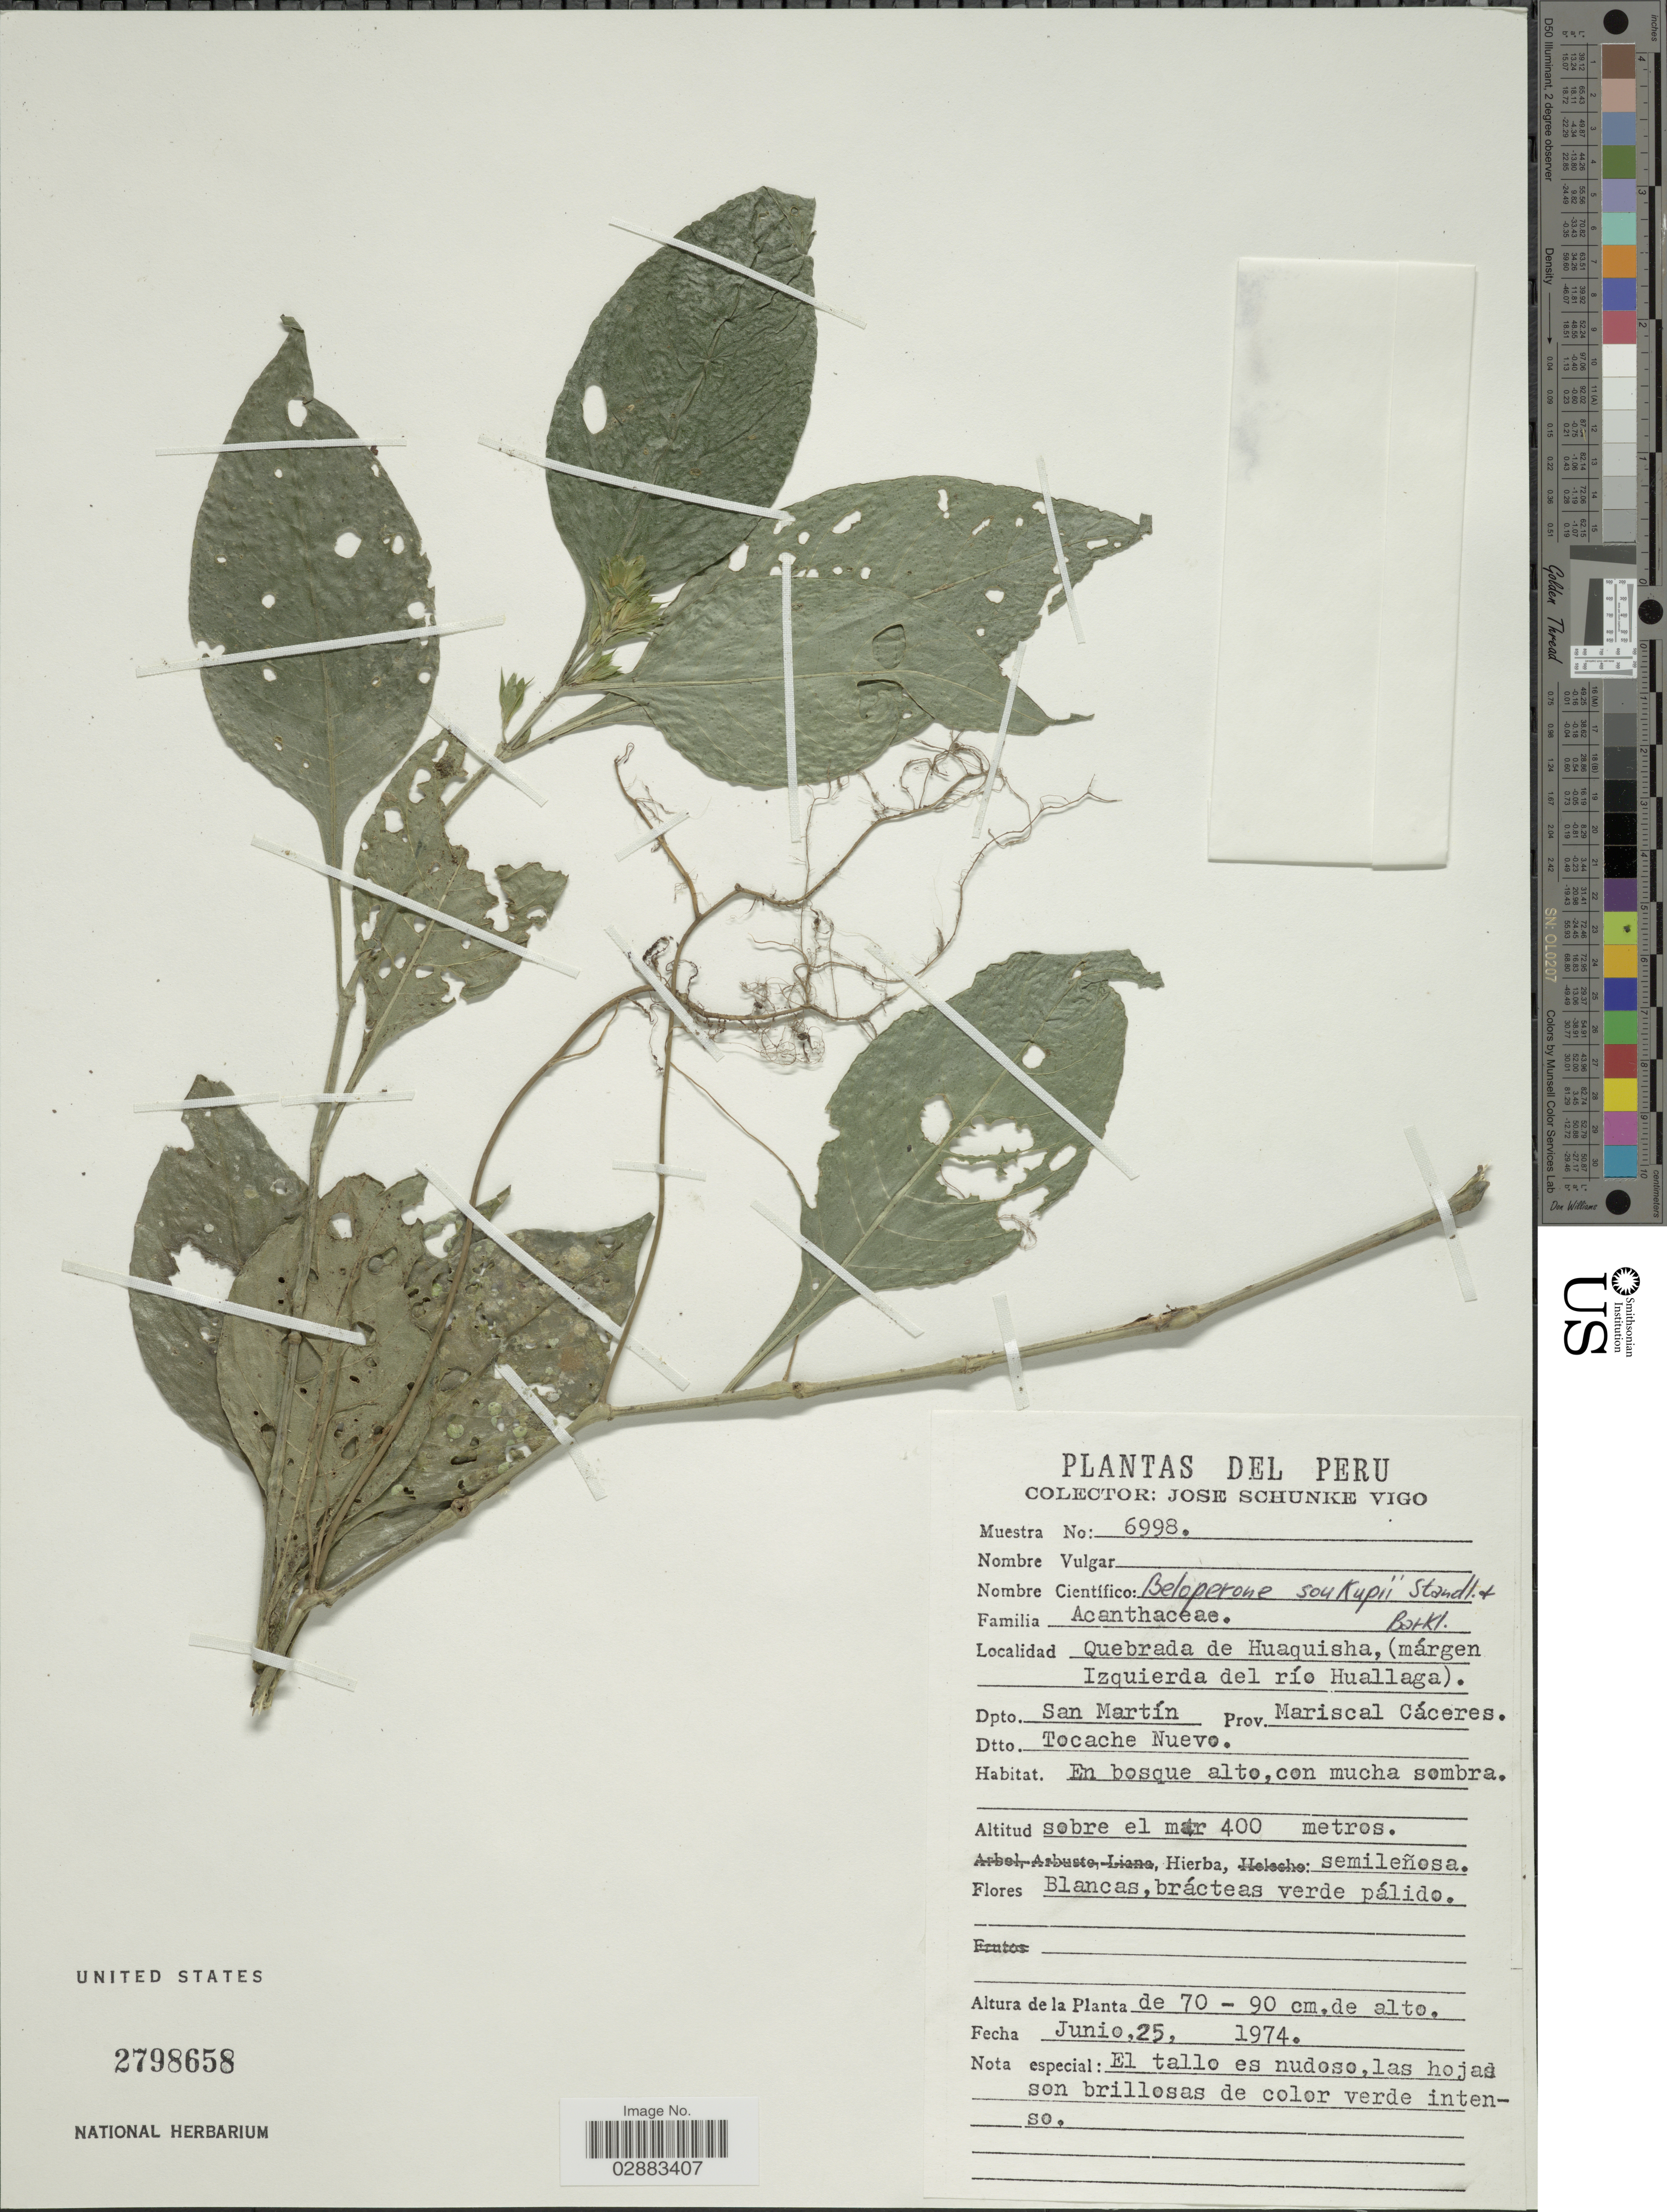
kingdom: Plantae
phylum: Tracheophyta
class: Magnoliopsida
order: Lamiales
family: Acanthaceae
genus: Justicia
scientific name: Justicia soukupii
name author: (Standl. & F.A. Barkley) V.A.W. Graham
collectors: J. Schunke Vigo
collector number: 6998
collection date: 1974-06-25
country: Peru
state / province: San Martín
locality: Quebrada de Huaquisha, (márgen Izquierda del río Huallaga). Dpto. San Martín, Prov. Mariscal Cáceres. Dtto. Tocache Nuevo.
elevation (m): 400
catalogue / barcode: US 2798658